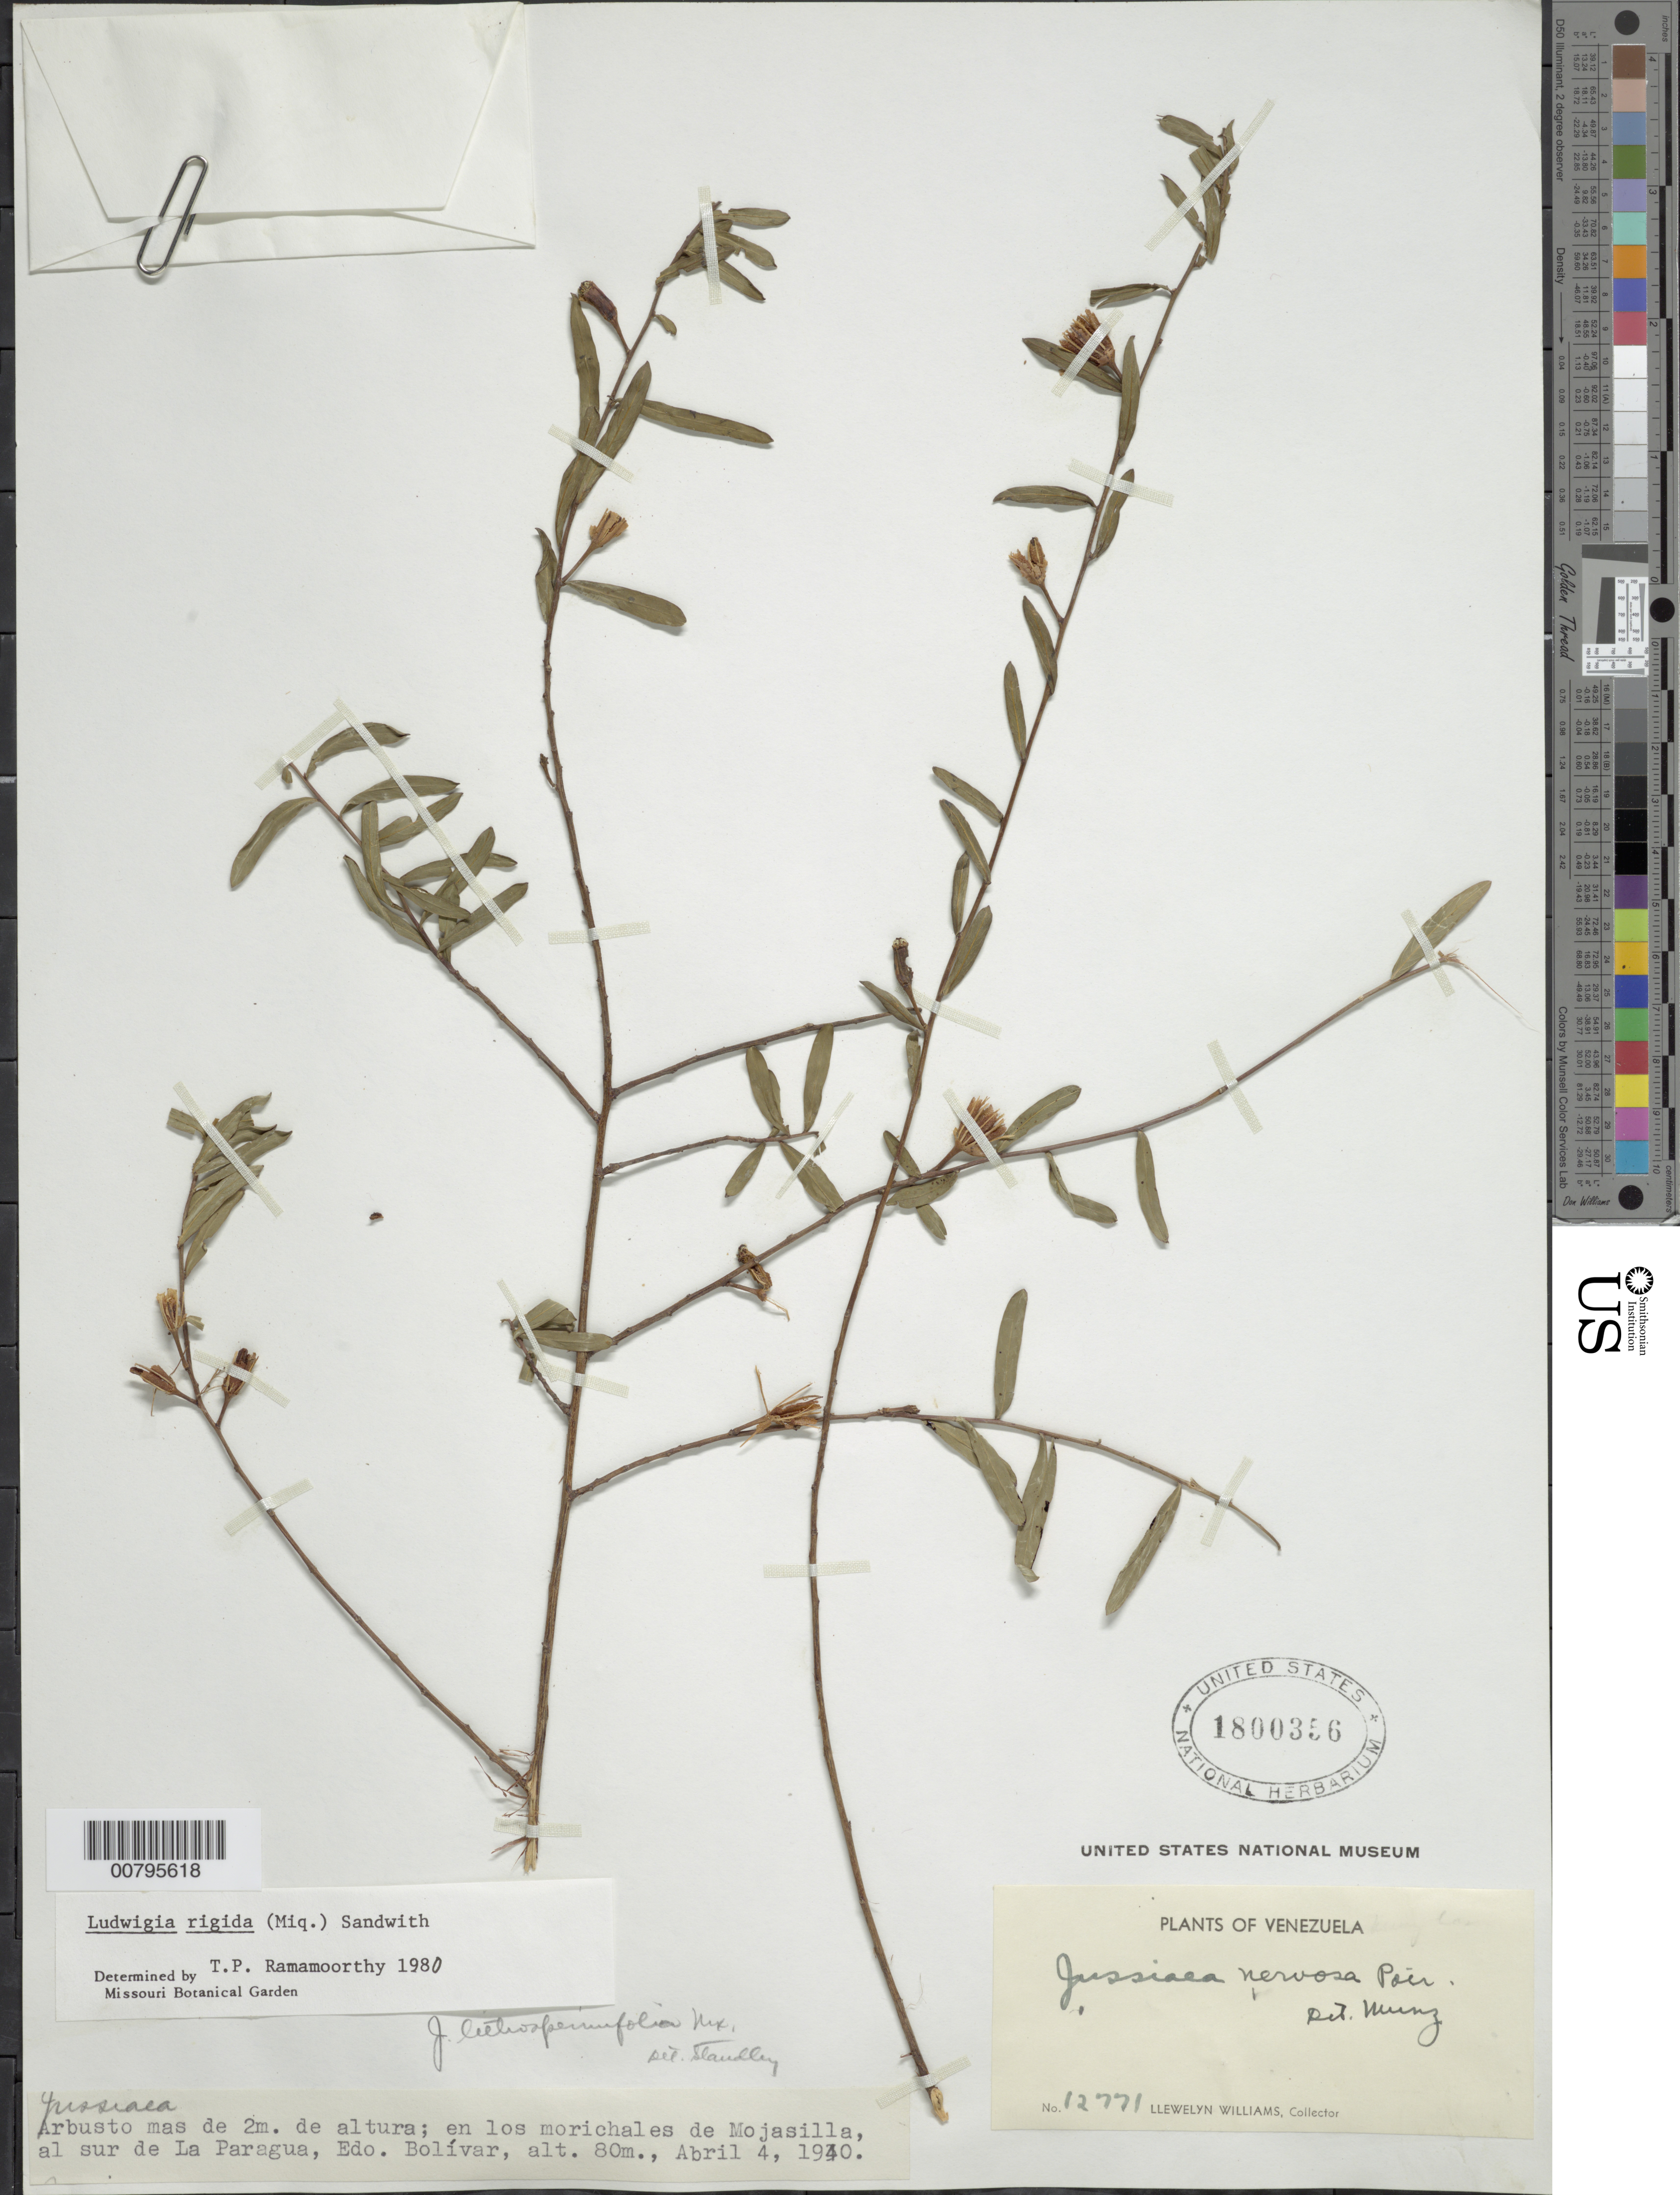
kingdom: Plantae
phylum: Tracheophyta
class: Magnoliopsida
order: Myrtales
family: Onagraceae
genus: Ludwigia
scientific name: Ludwigia rigida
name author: (Miq.) Sandwith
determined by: Ramamoorthy, T. P.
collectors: Ll. Williams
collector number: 12771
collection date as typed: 4-Apr-40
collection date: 1940-04-04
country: Venezuela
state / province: Bolívar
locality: La Mojasilla, al sur de La Paragua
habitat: Morichales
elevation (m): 80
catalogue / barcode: US 1800356